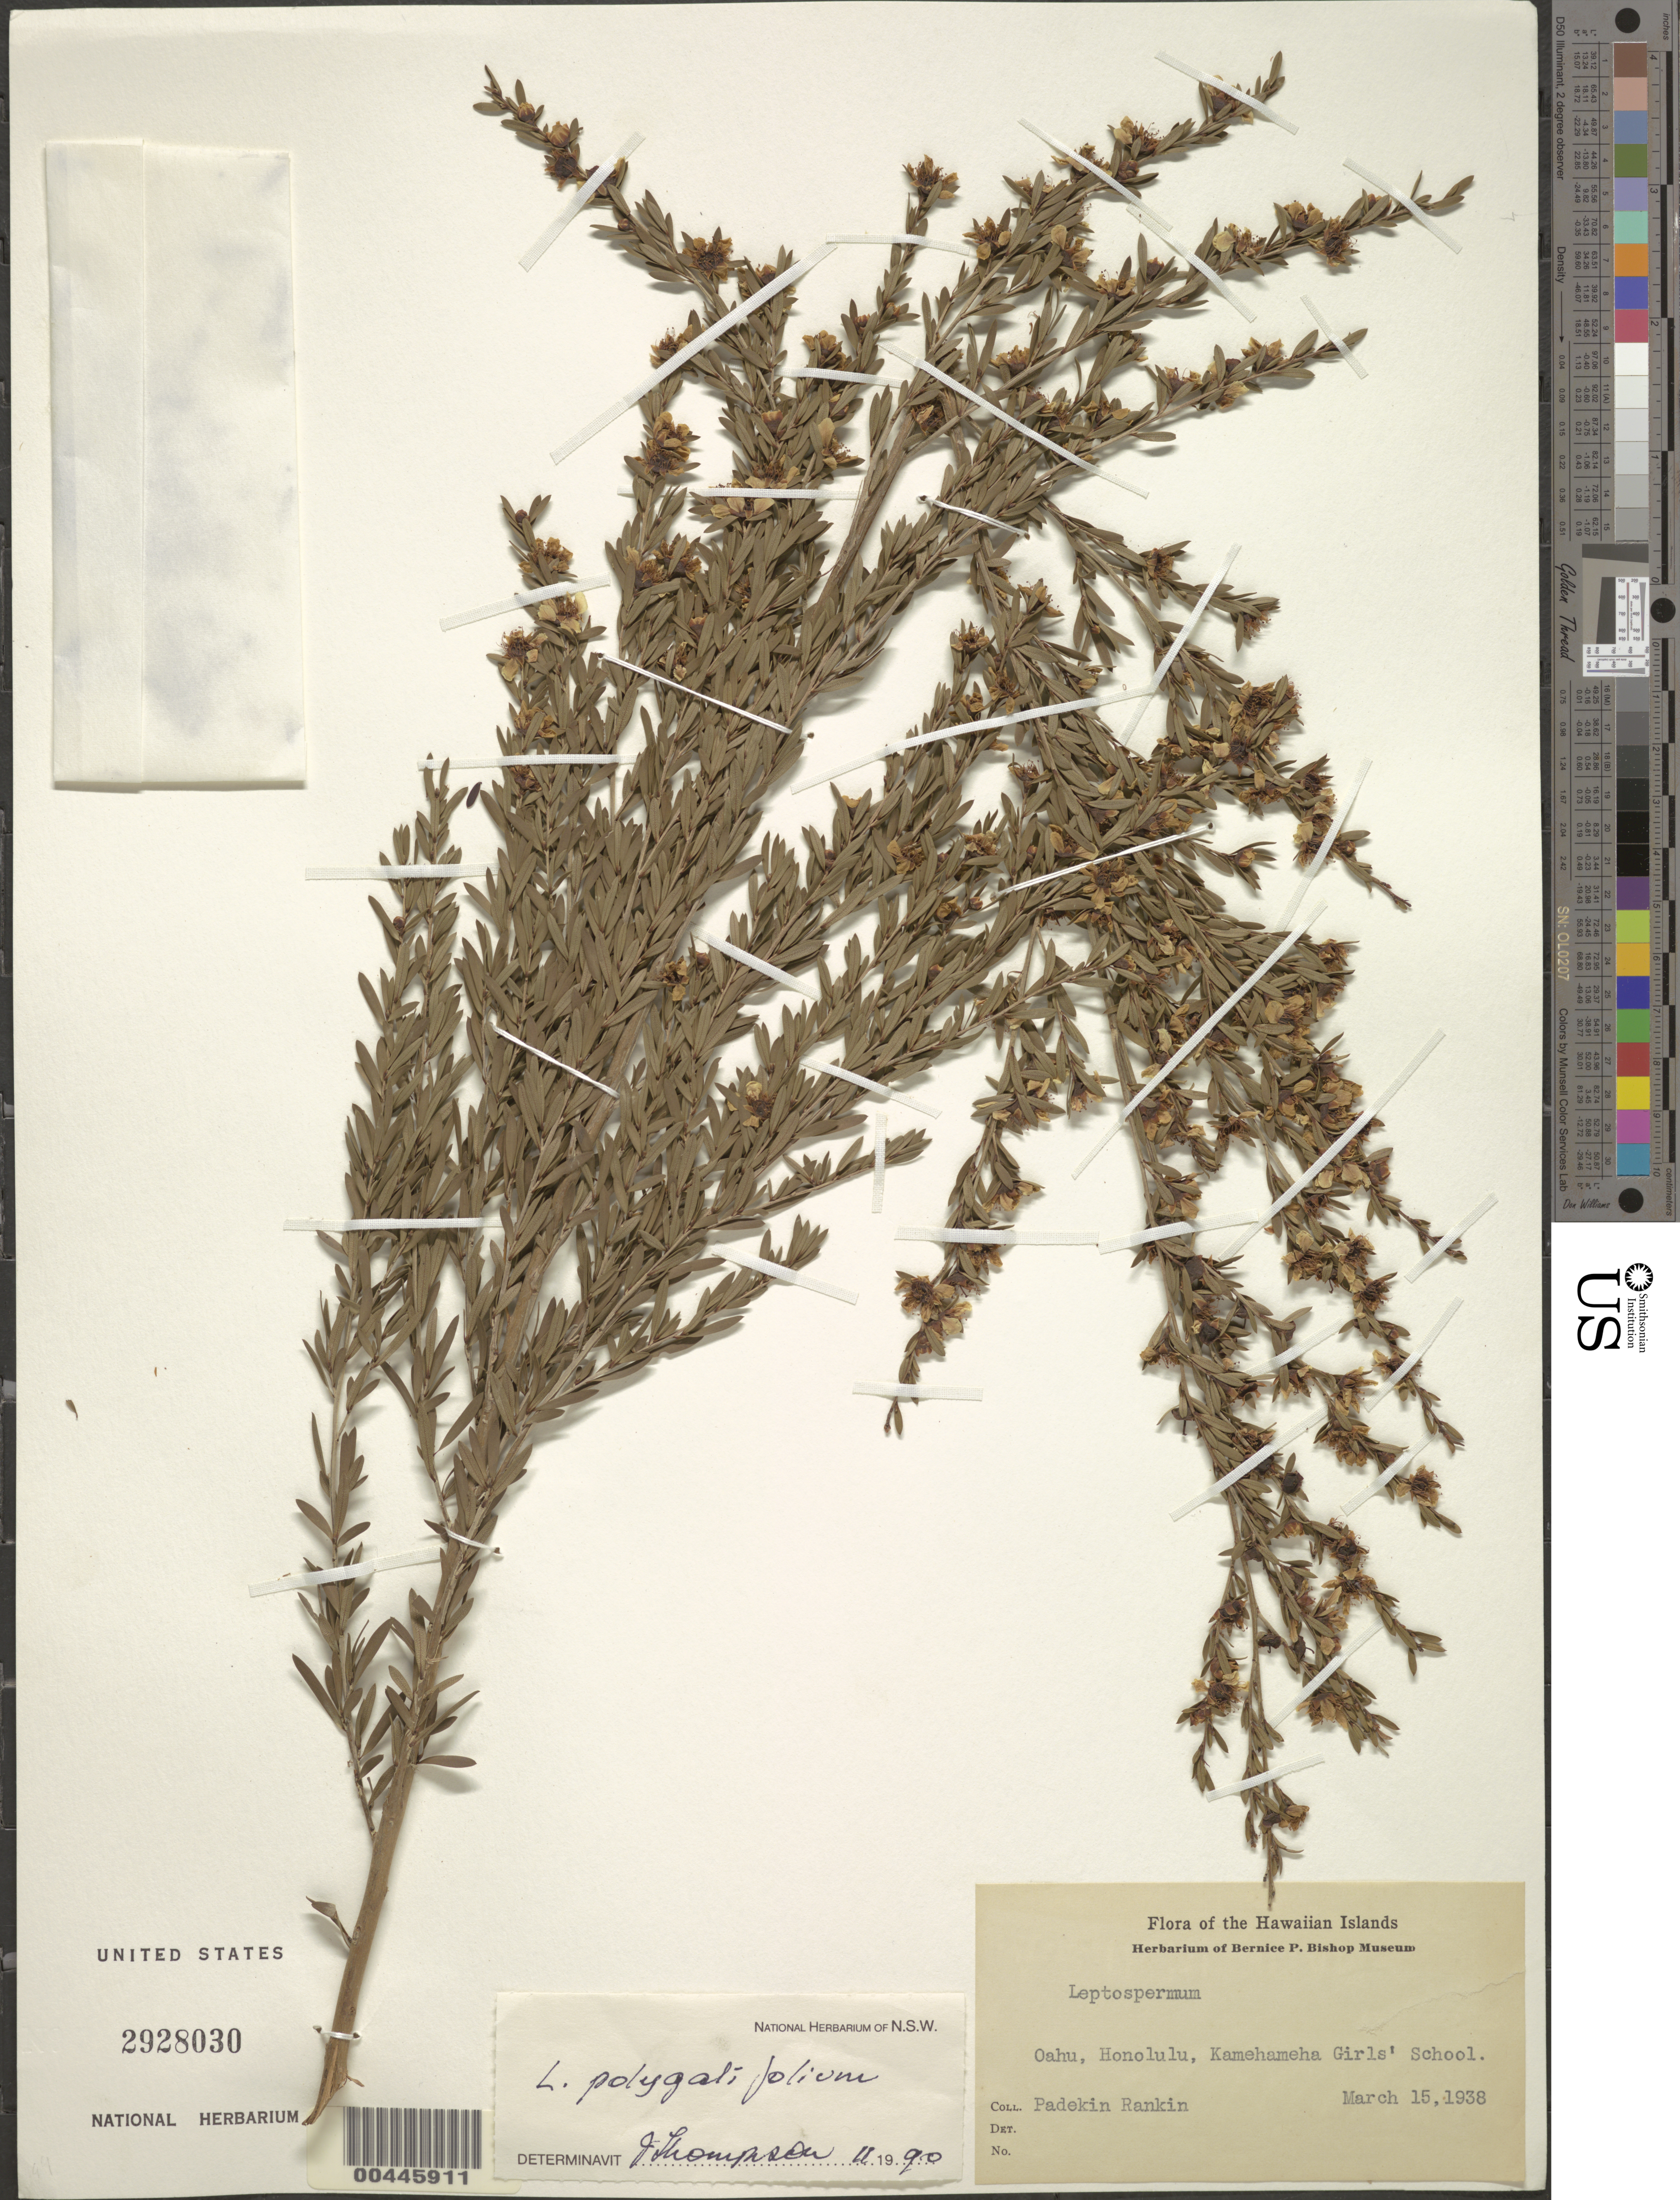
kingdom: Plantae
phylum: Tracheophyta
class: Magnoliopsida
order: Myrtales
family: Myrtaceae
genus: Leptospermum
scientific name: Leptospermum polygalifolium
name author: Salisb.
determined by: Thompson, J.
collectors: P. Rankin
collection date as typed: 15 Mar 1938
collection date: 1938-03-15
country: United States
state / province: Hawaii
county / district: Honolulu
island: Oahu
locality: Honolulu, Kamehameha Girls' School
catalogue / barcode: US 2928030